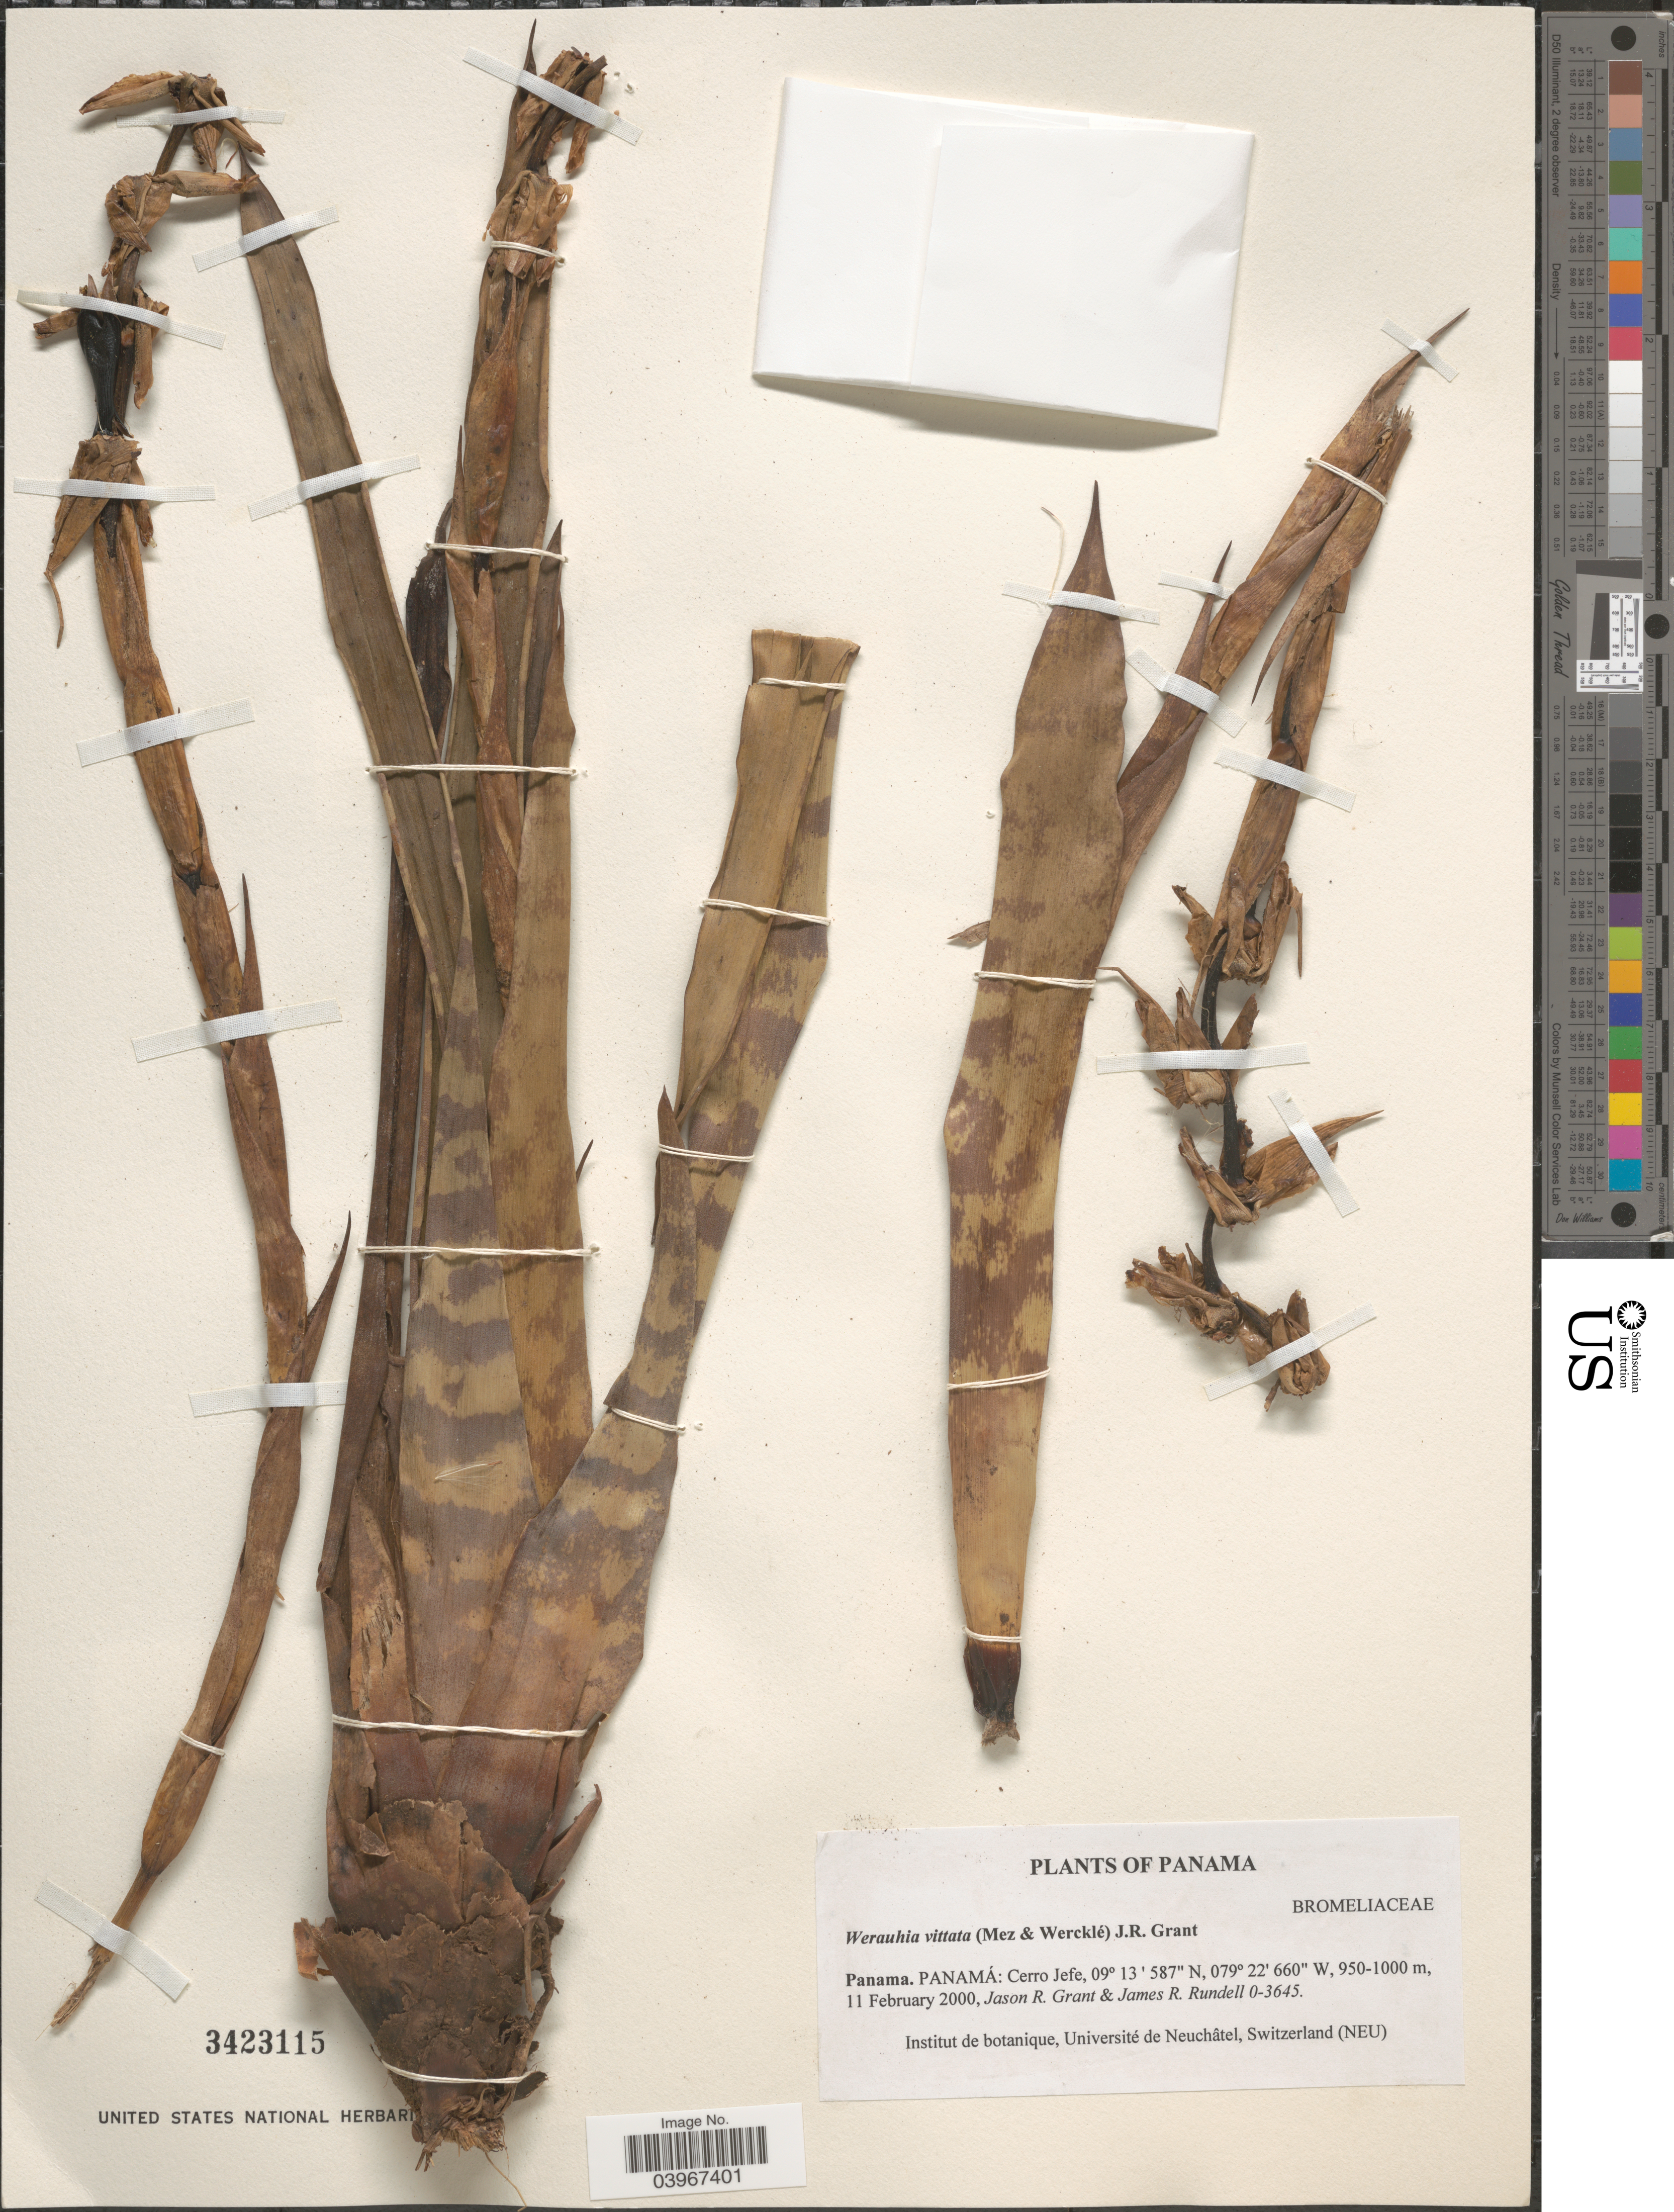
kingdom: Plantae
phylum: Tracheophyta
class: Liliopsida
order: Poales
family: Bromeliaceae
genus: Werauhia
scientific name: Werauhia vittata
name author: (Mez & Wercklé) J.R. Grant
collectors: J. R. Grant & J. R. Rundell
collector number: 0-3645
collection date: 2000-02-11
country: Panama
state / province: Panamá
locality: Cerro Jefe.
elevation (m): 950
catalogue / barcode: US 3423115